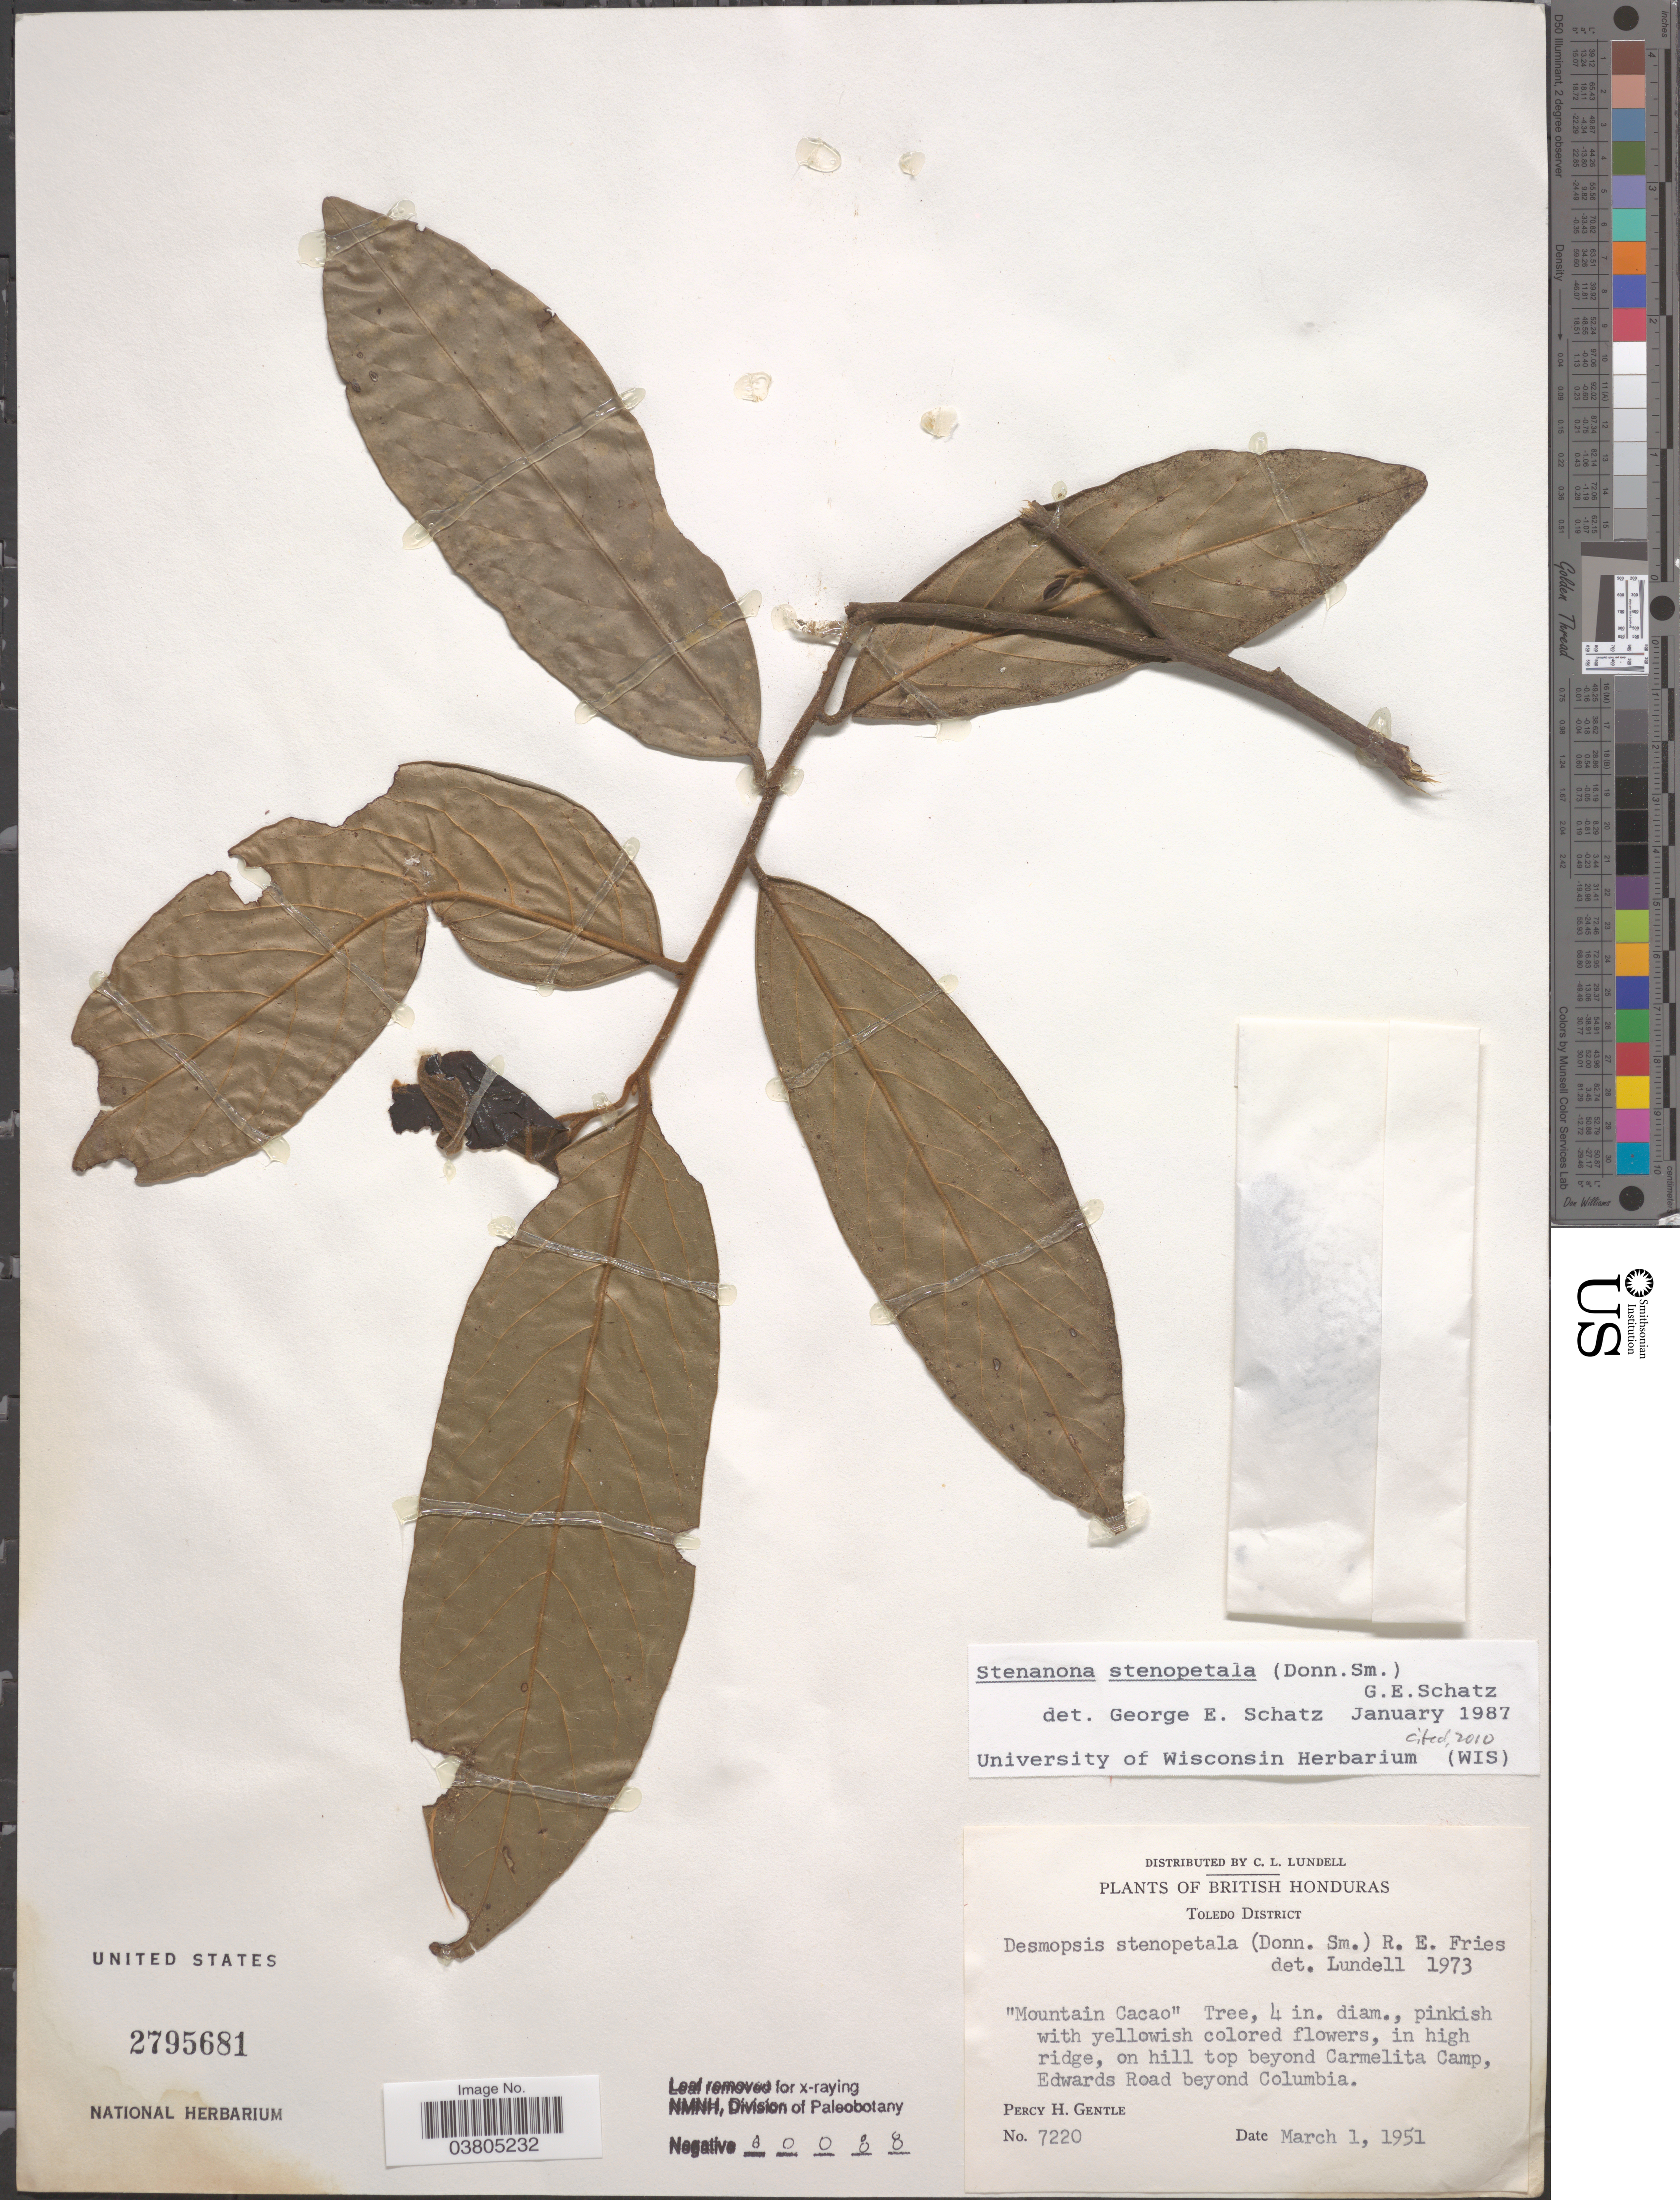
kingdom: Plantae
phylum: Tracheophyta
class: Magnoliopsida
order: Magnoliales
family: Annonaceae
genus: Stenanona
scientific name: Stenanona stenopetala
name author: (Donn. Sm.) G.E. Schatz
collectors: P. H. Gentle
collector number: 7220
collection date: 1951-03-01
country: Belize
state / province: Toledo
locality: British Honduras. Toledo District. On hill top beyond Carmelita Camp, Edwards Road beyond Columbia.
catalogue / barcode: US 2795681